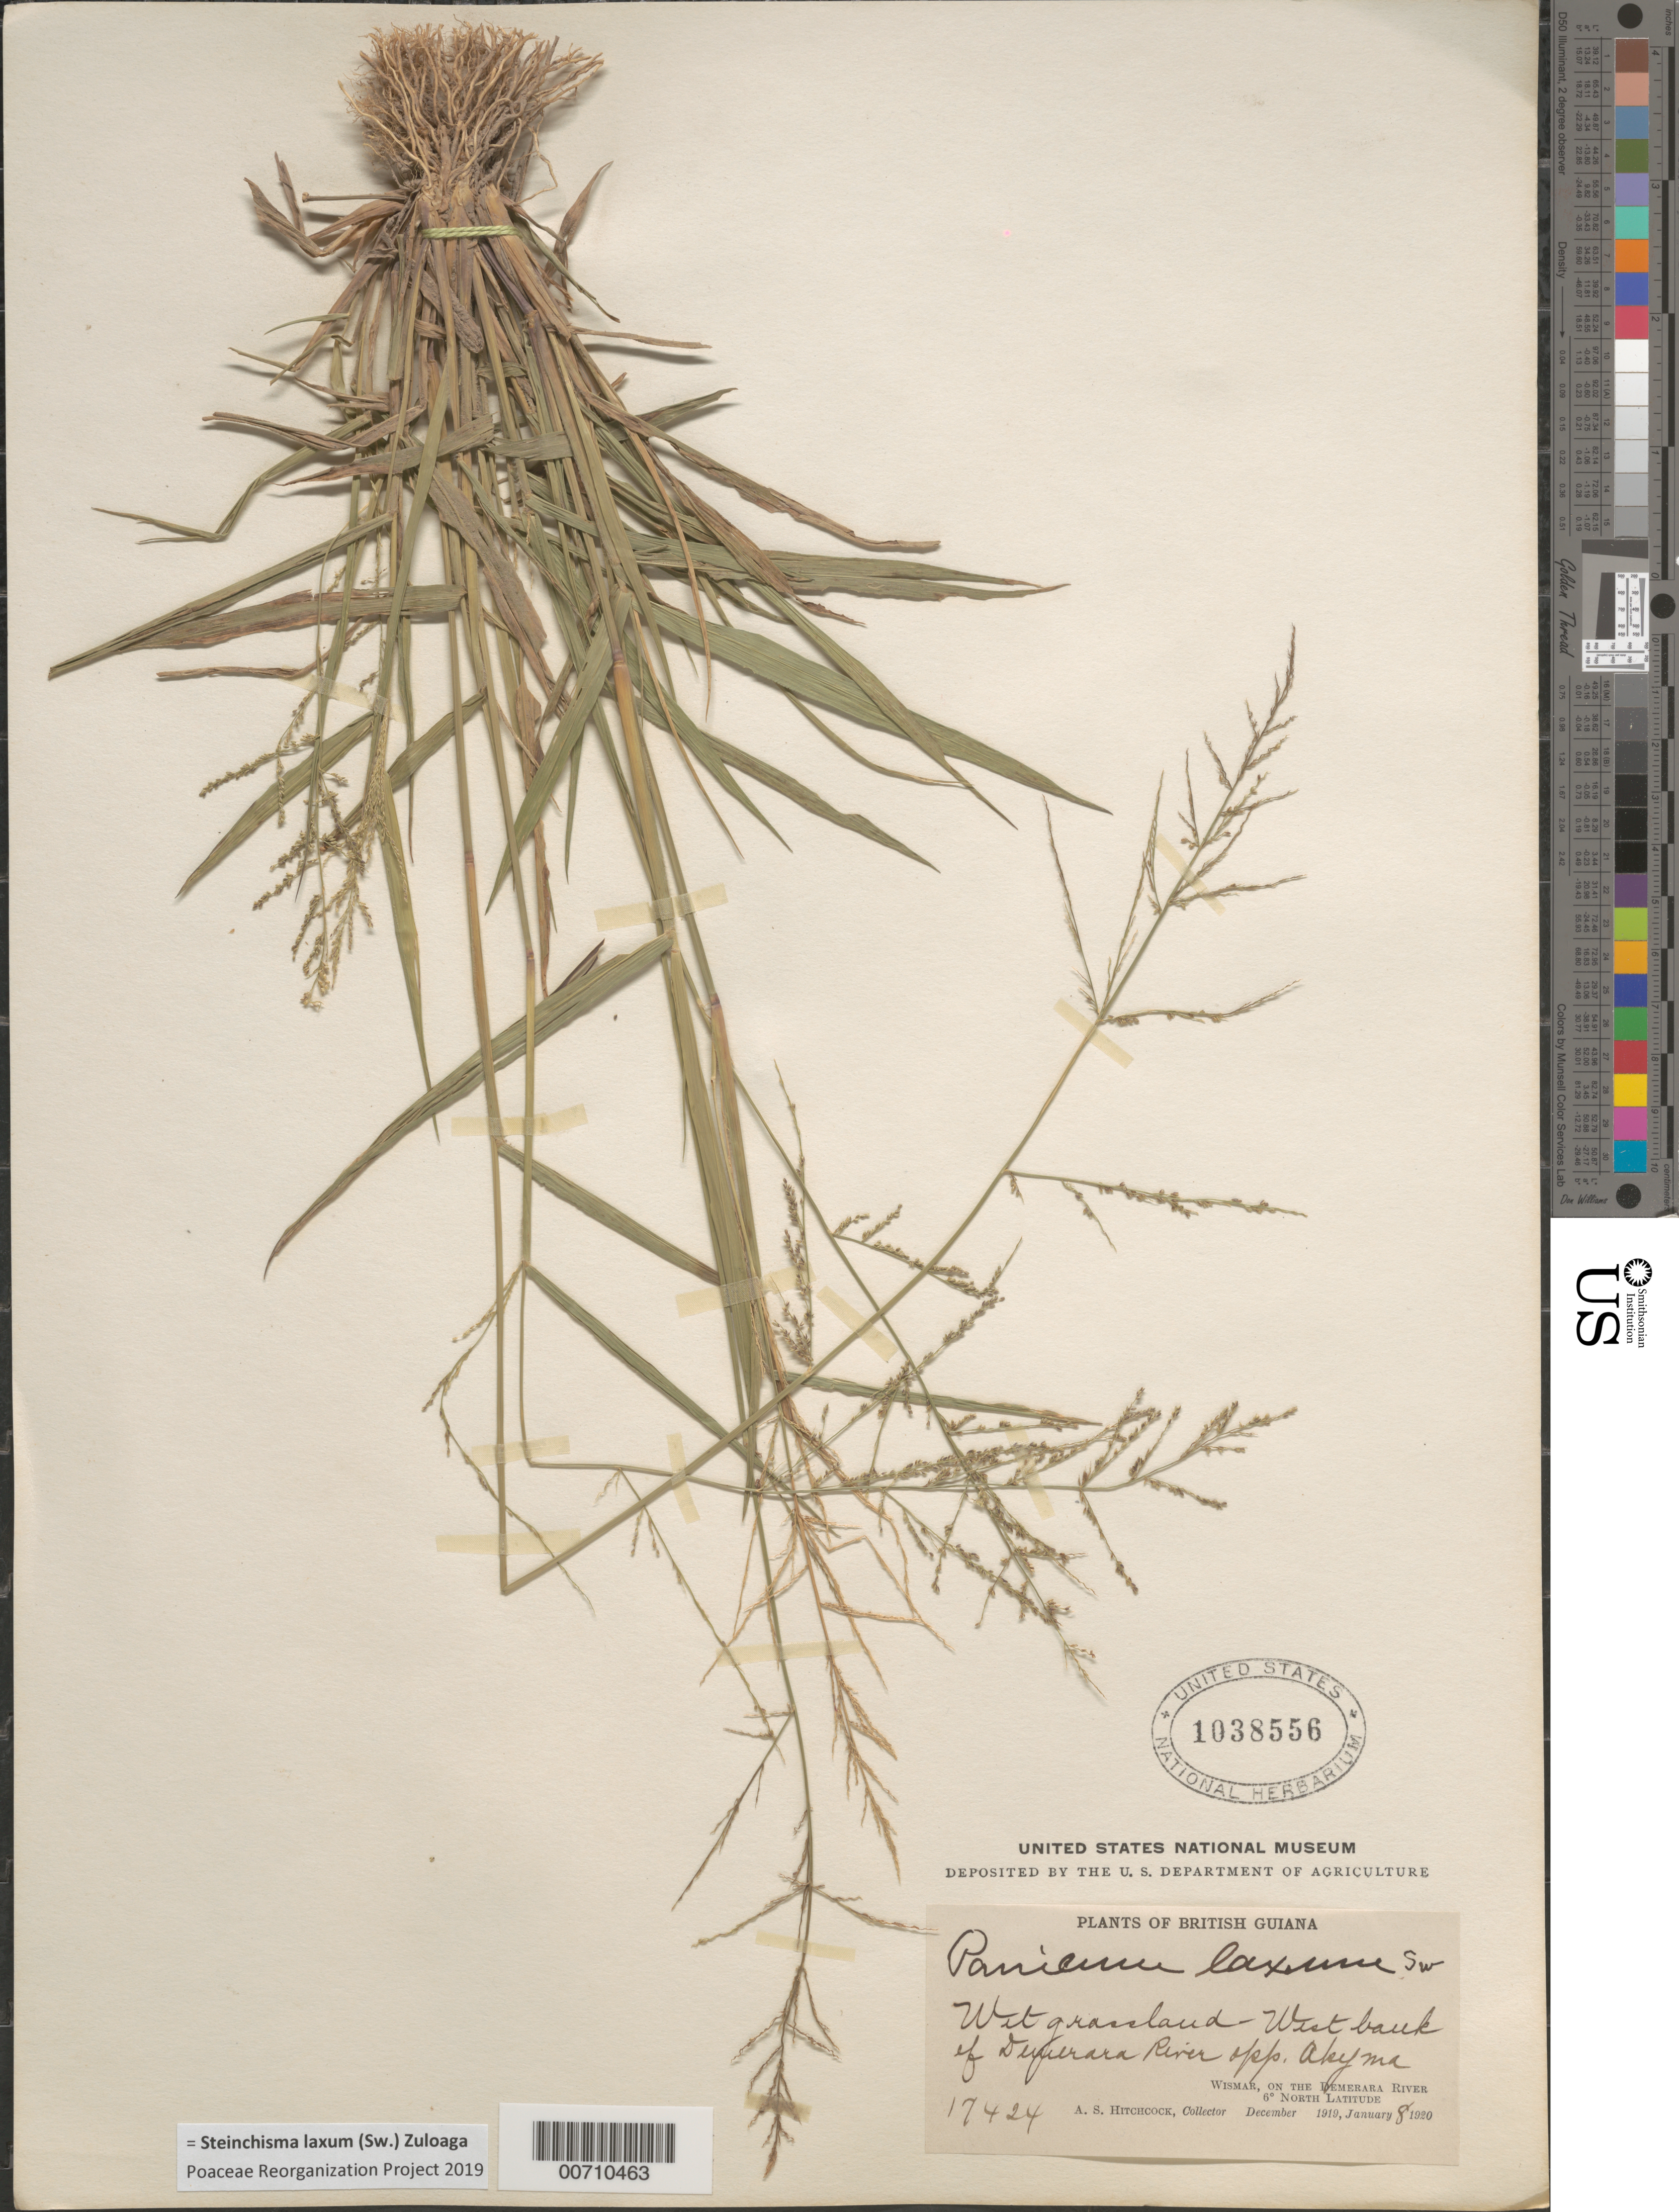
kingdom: Plantae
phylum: Tracheophyta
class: Liliopsida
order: Poales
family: Poaceae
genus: Panicum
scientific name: Panicum laxum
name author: Sw.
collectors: A. S. Hitchcock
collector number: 17424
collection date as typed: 8-Jan-20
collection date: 1920-01-08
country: Guyana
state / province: U. Demerara-Berbice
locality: Wismar, W bank of Demerara River, opposite Akyma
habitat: Wet grassland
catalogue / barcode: US 1038556